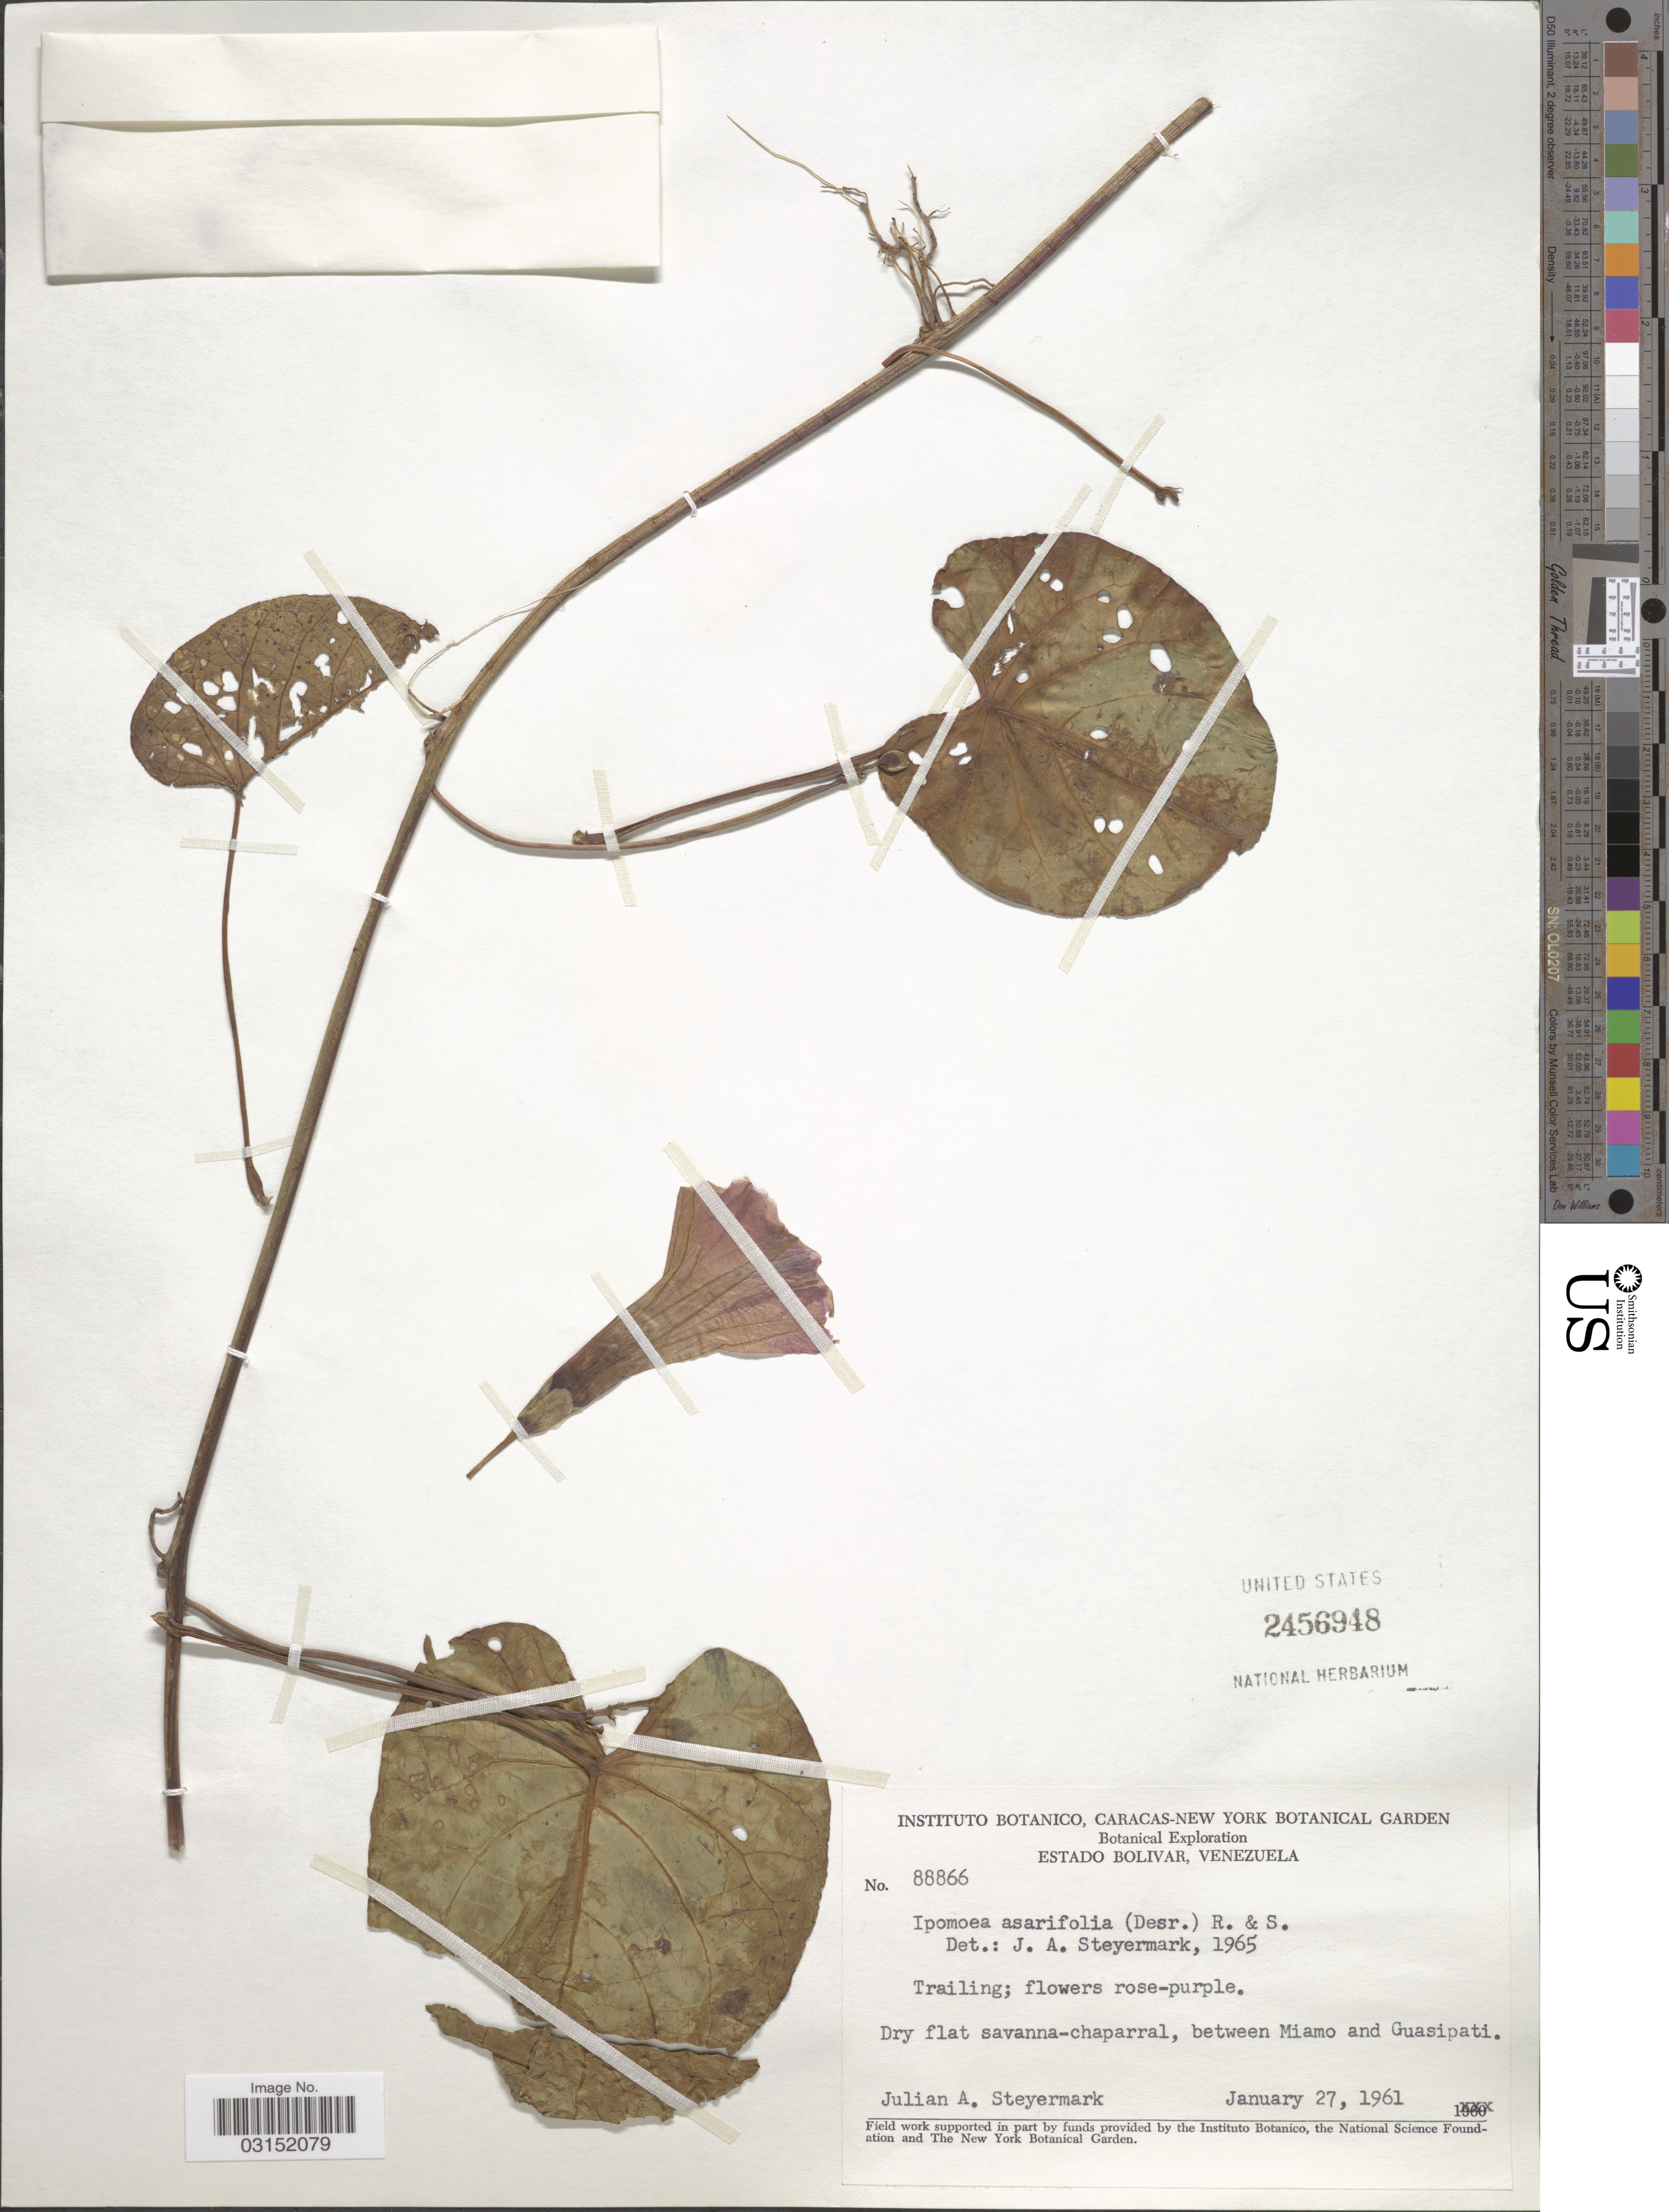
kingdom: Plantae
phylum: Tracheophyta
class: Magnoliopsida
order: Solanales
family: Convolvulaceae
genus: Ipomoea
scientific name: Ipomoea asarifolia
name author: (Desr.) Roem. & Schult.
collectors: J. Steyermark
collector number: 88866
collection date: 1961-01-27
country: Venezuela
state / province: Bolivar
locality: Between Miamo and Guasipati.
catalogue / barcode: US 2456948